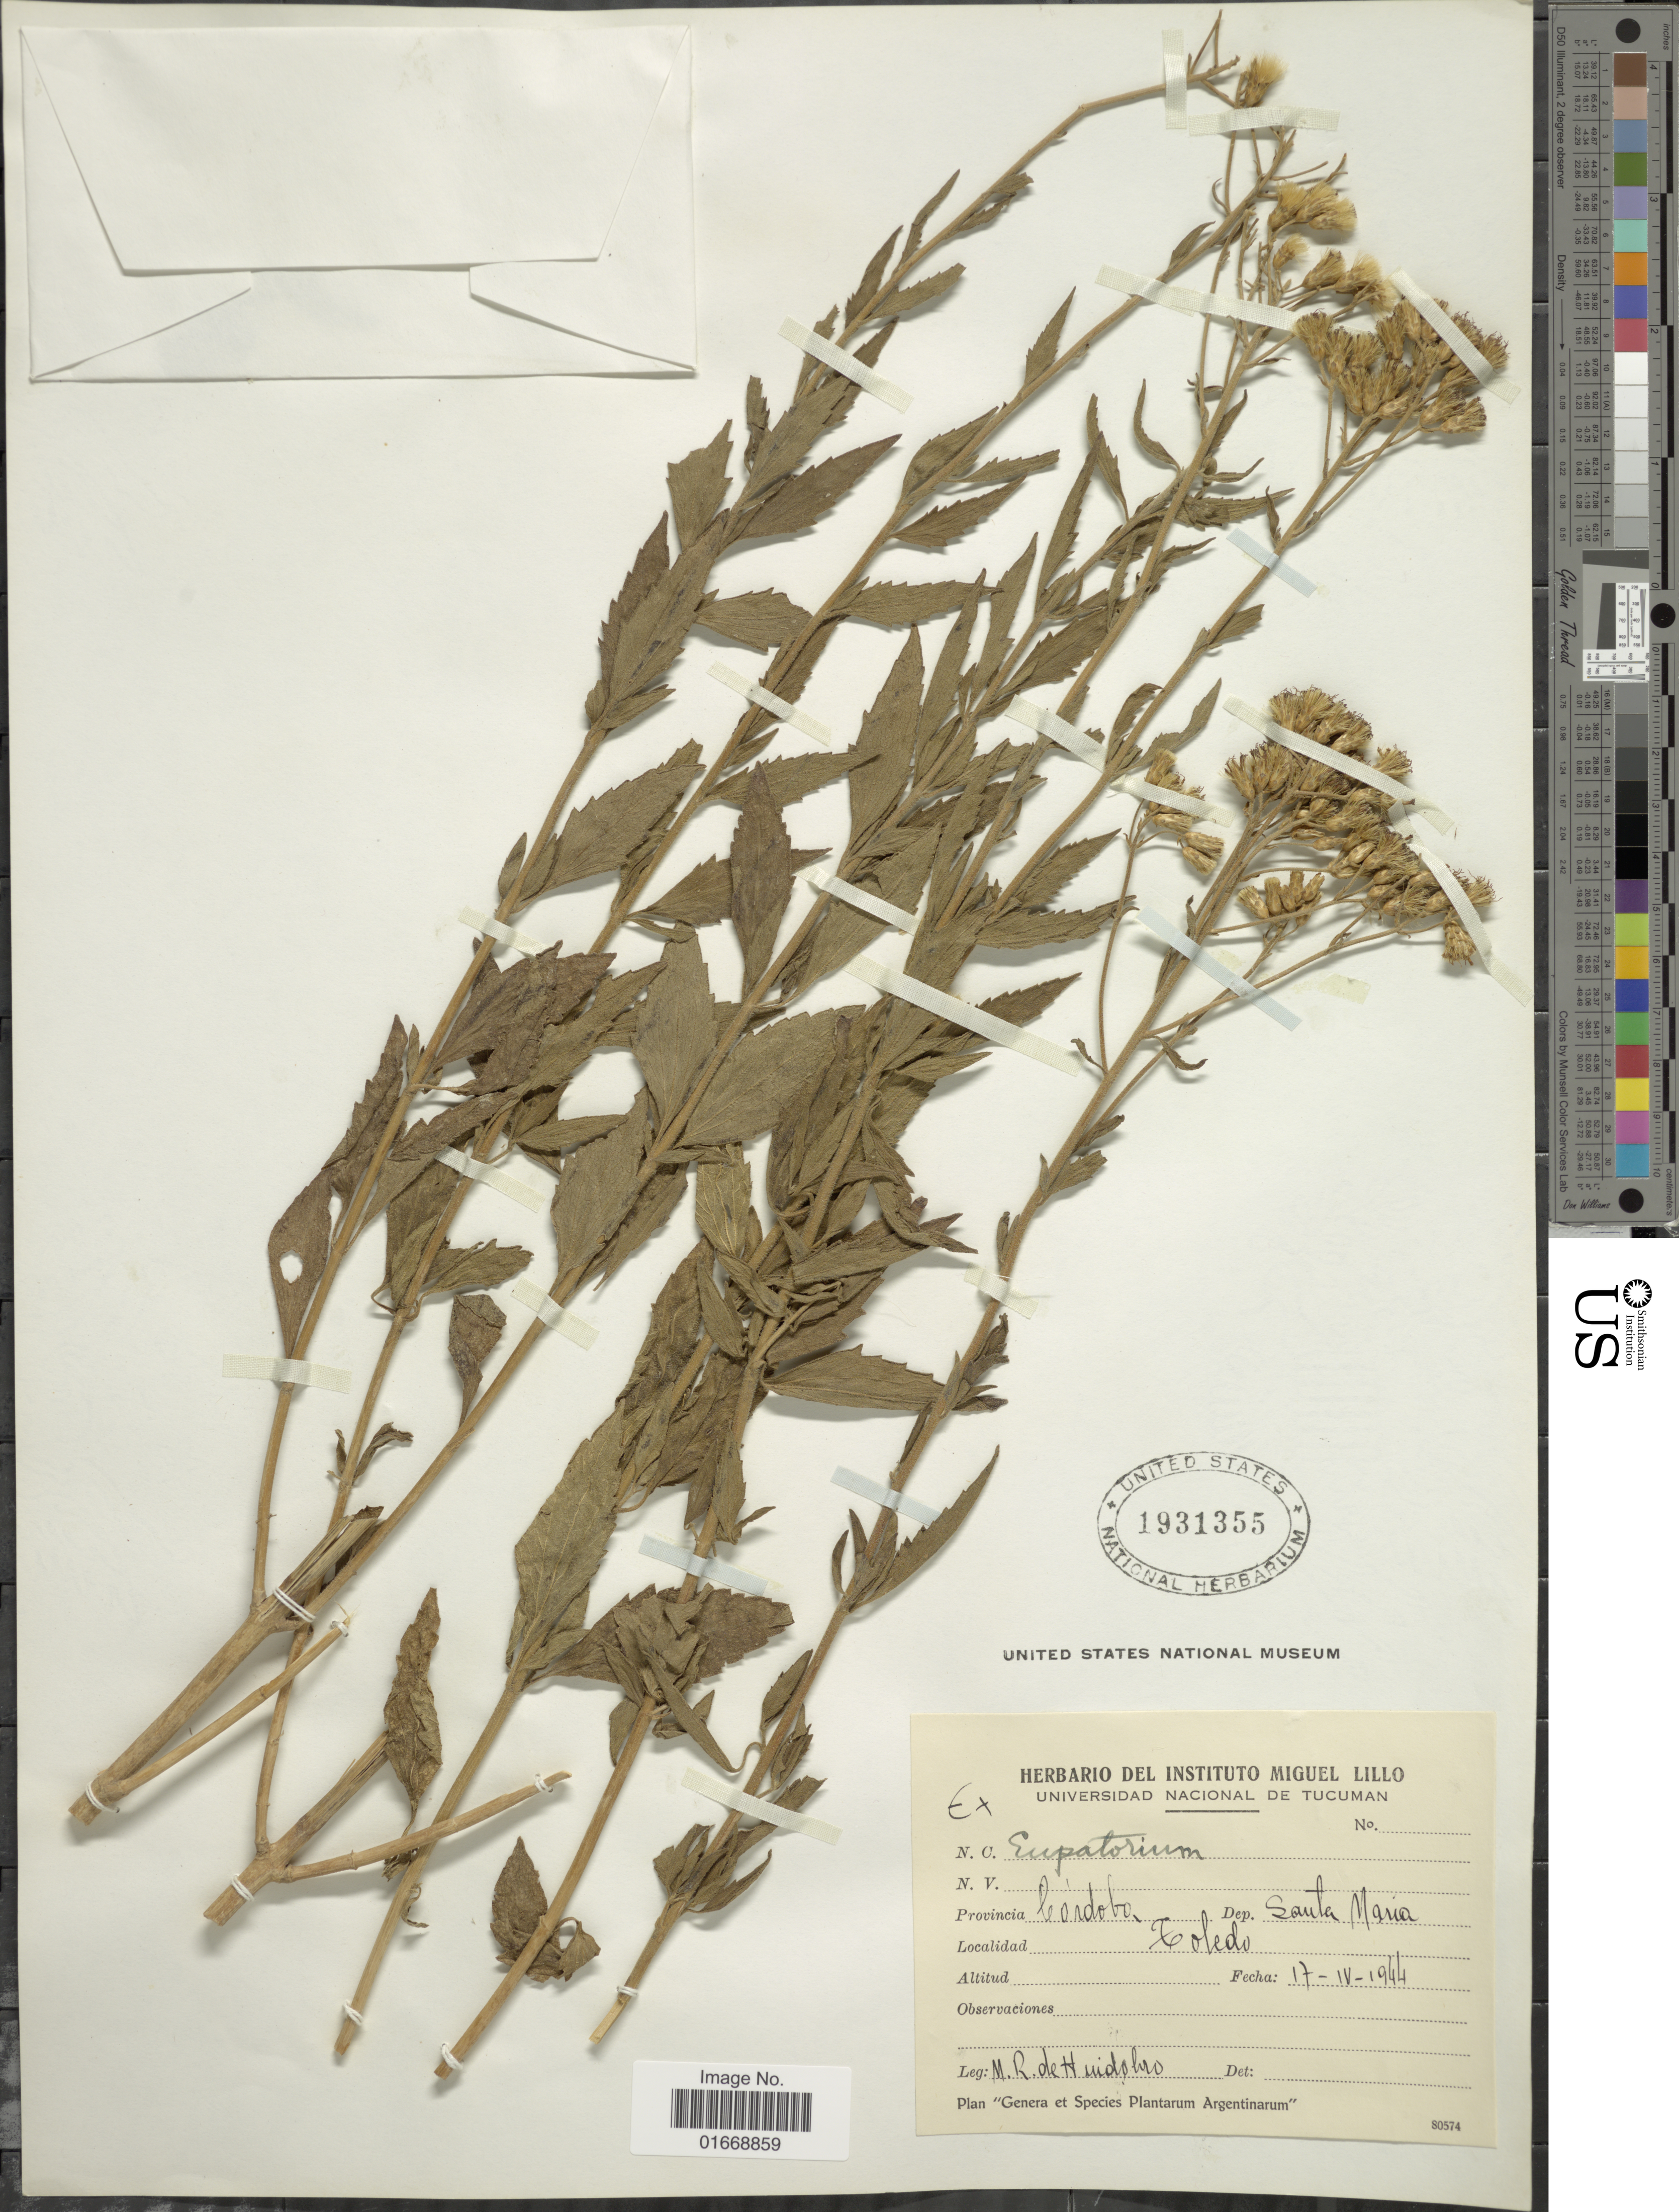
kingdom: Plantae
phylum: Tracheophyta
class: Magnoliopsida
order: Asterales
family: Asteraceae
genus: Chromolaena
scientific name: Chromolaena sp.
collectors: M. Ruiz Huidobro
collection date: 1944-04-17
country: Argentina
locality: Provincia Cordoba, Dep. Santa Maria, Toledo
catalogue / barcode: US 1931355